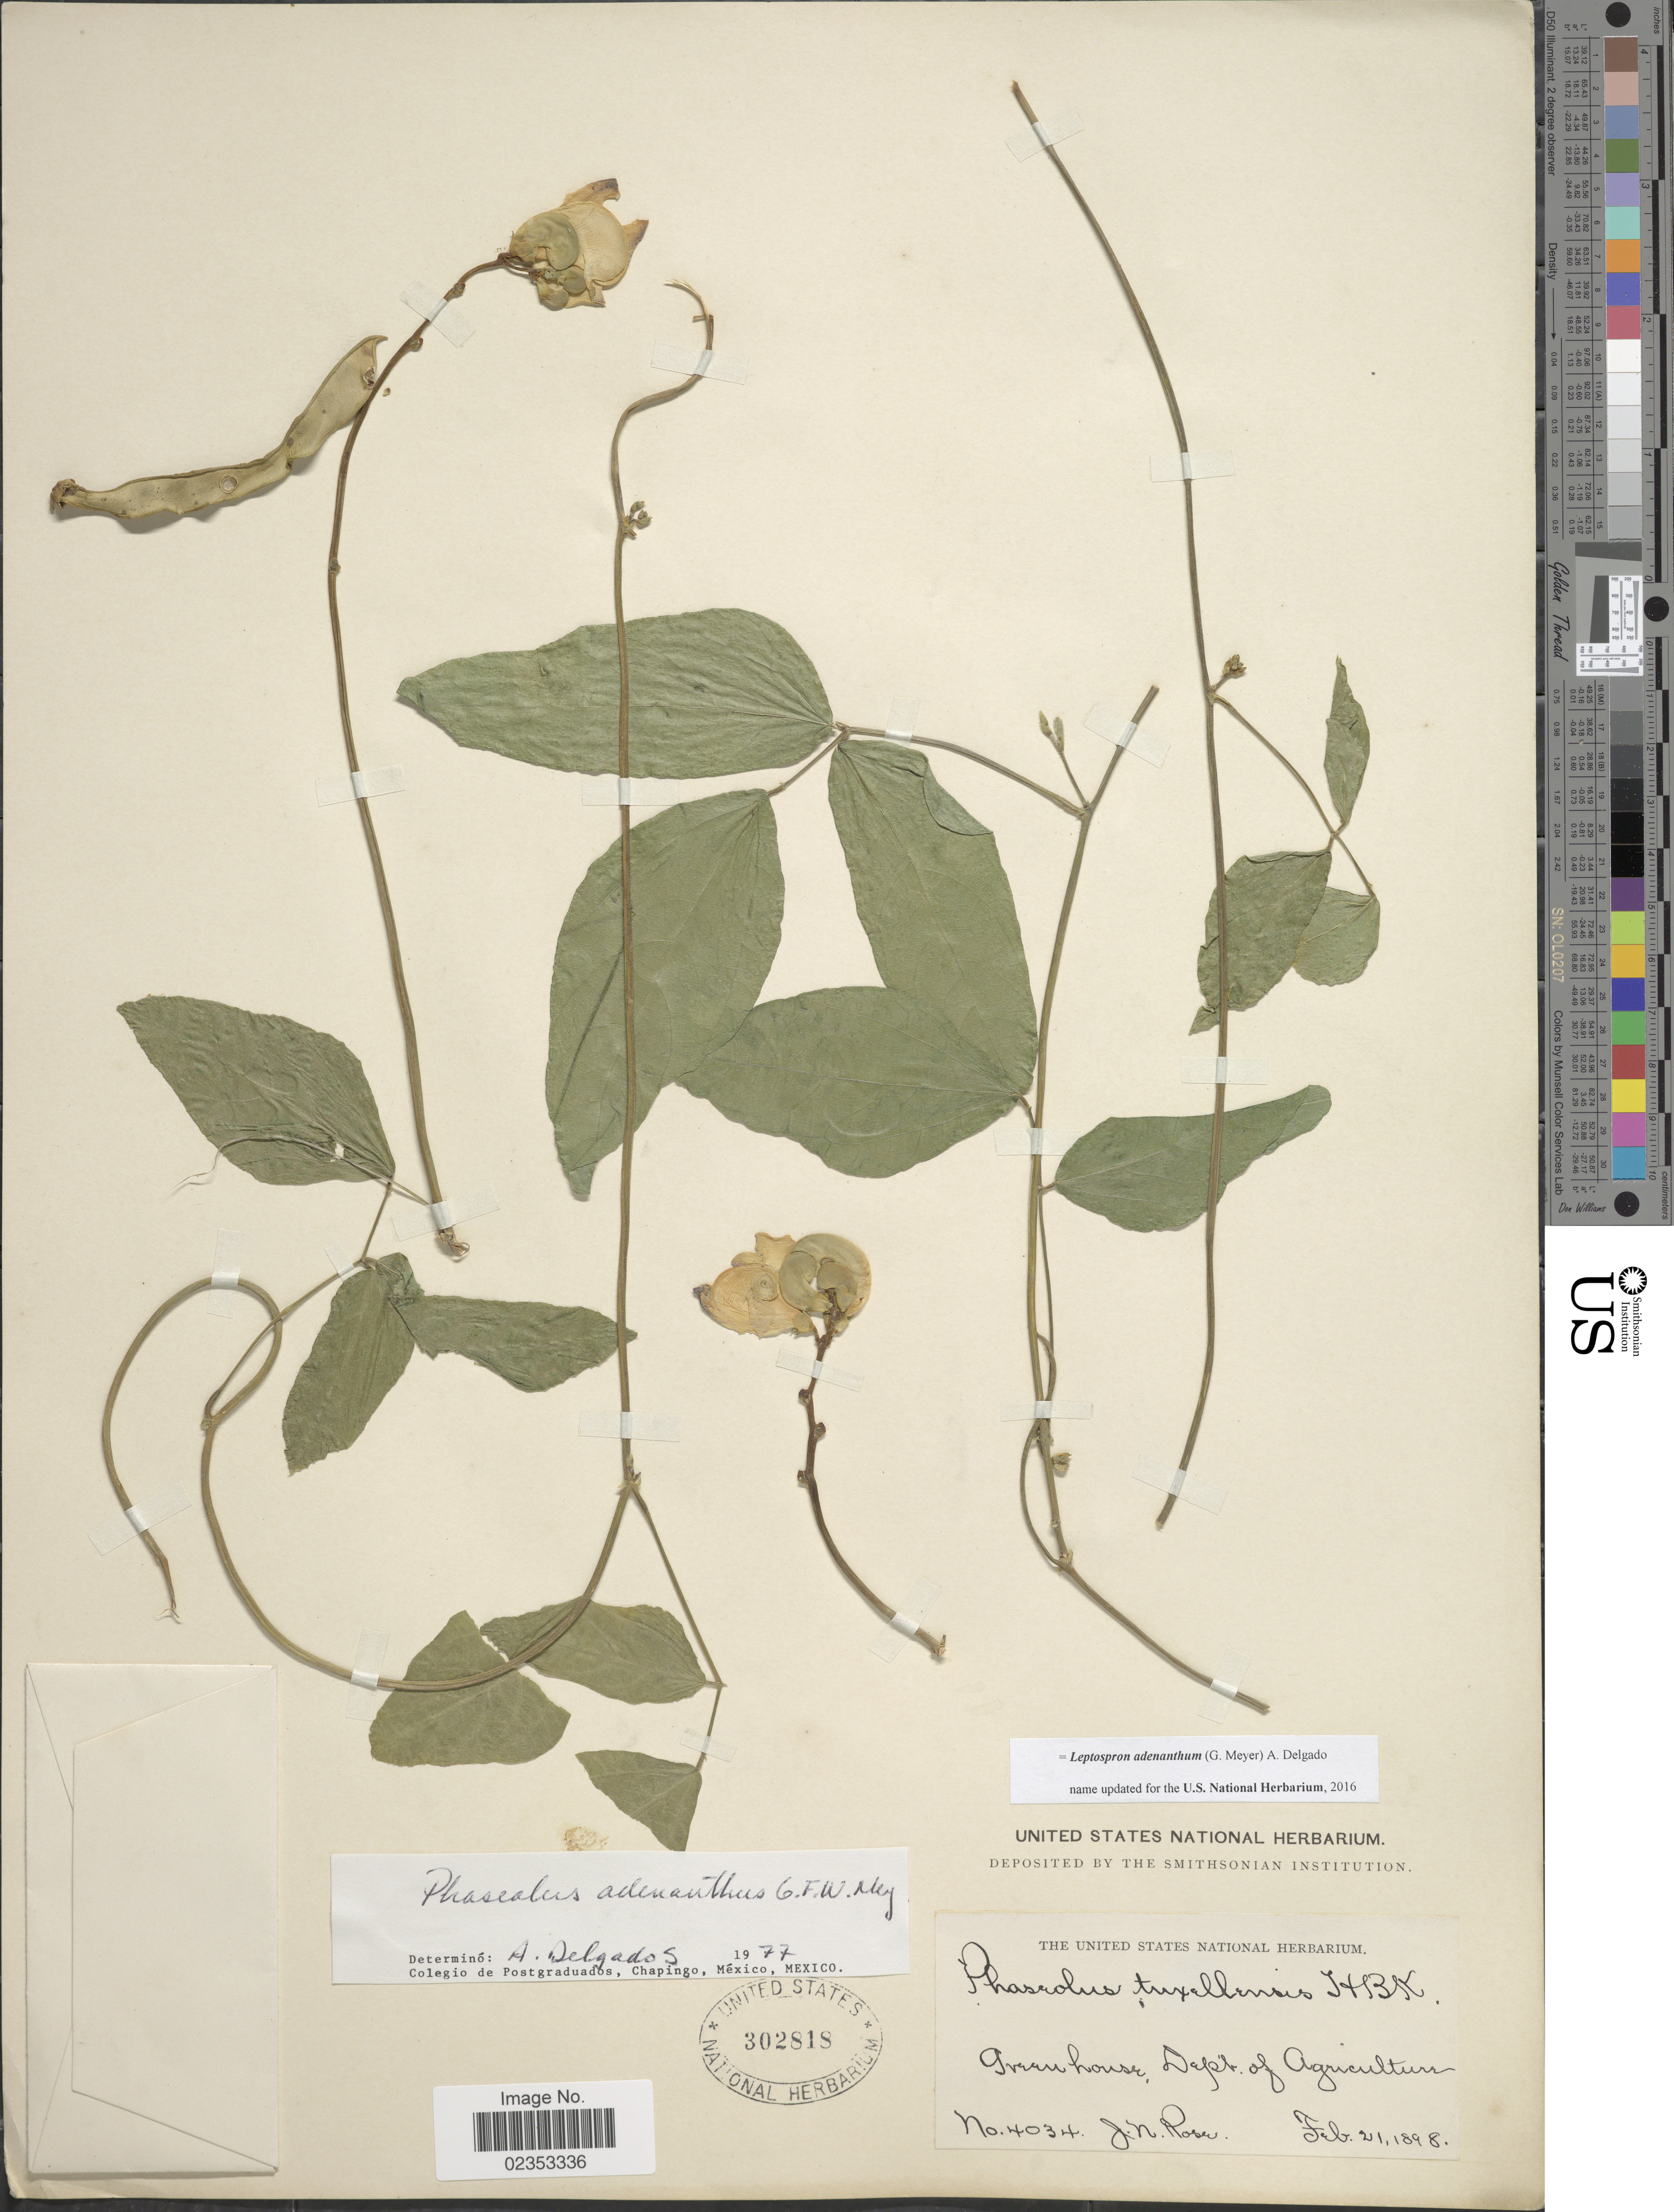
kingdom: Plantae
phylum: Tracheophyta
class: Magnoliopsida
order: Fabales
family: Fabaceae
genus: Leptospron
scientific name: Leptospron adenanthum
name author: (G. Mey.) A. Delgado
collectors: J. N. Rose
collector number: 4034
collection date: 1898-02-21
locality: Greenhouse Dept. of Agriculture.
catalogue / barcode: US 302818